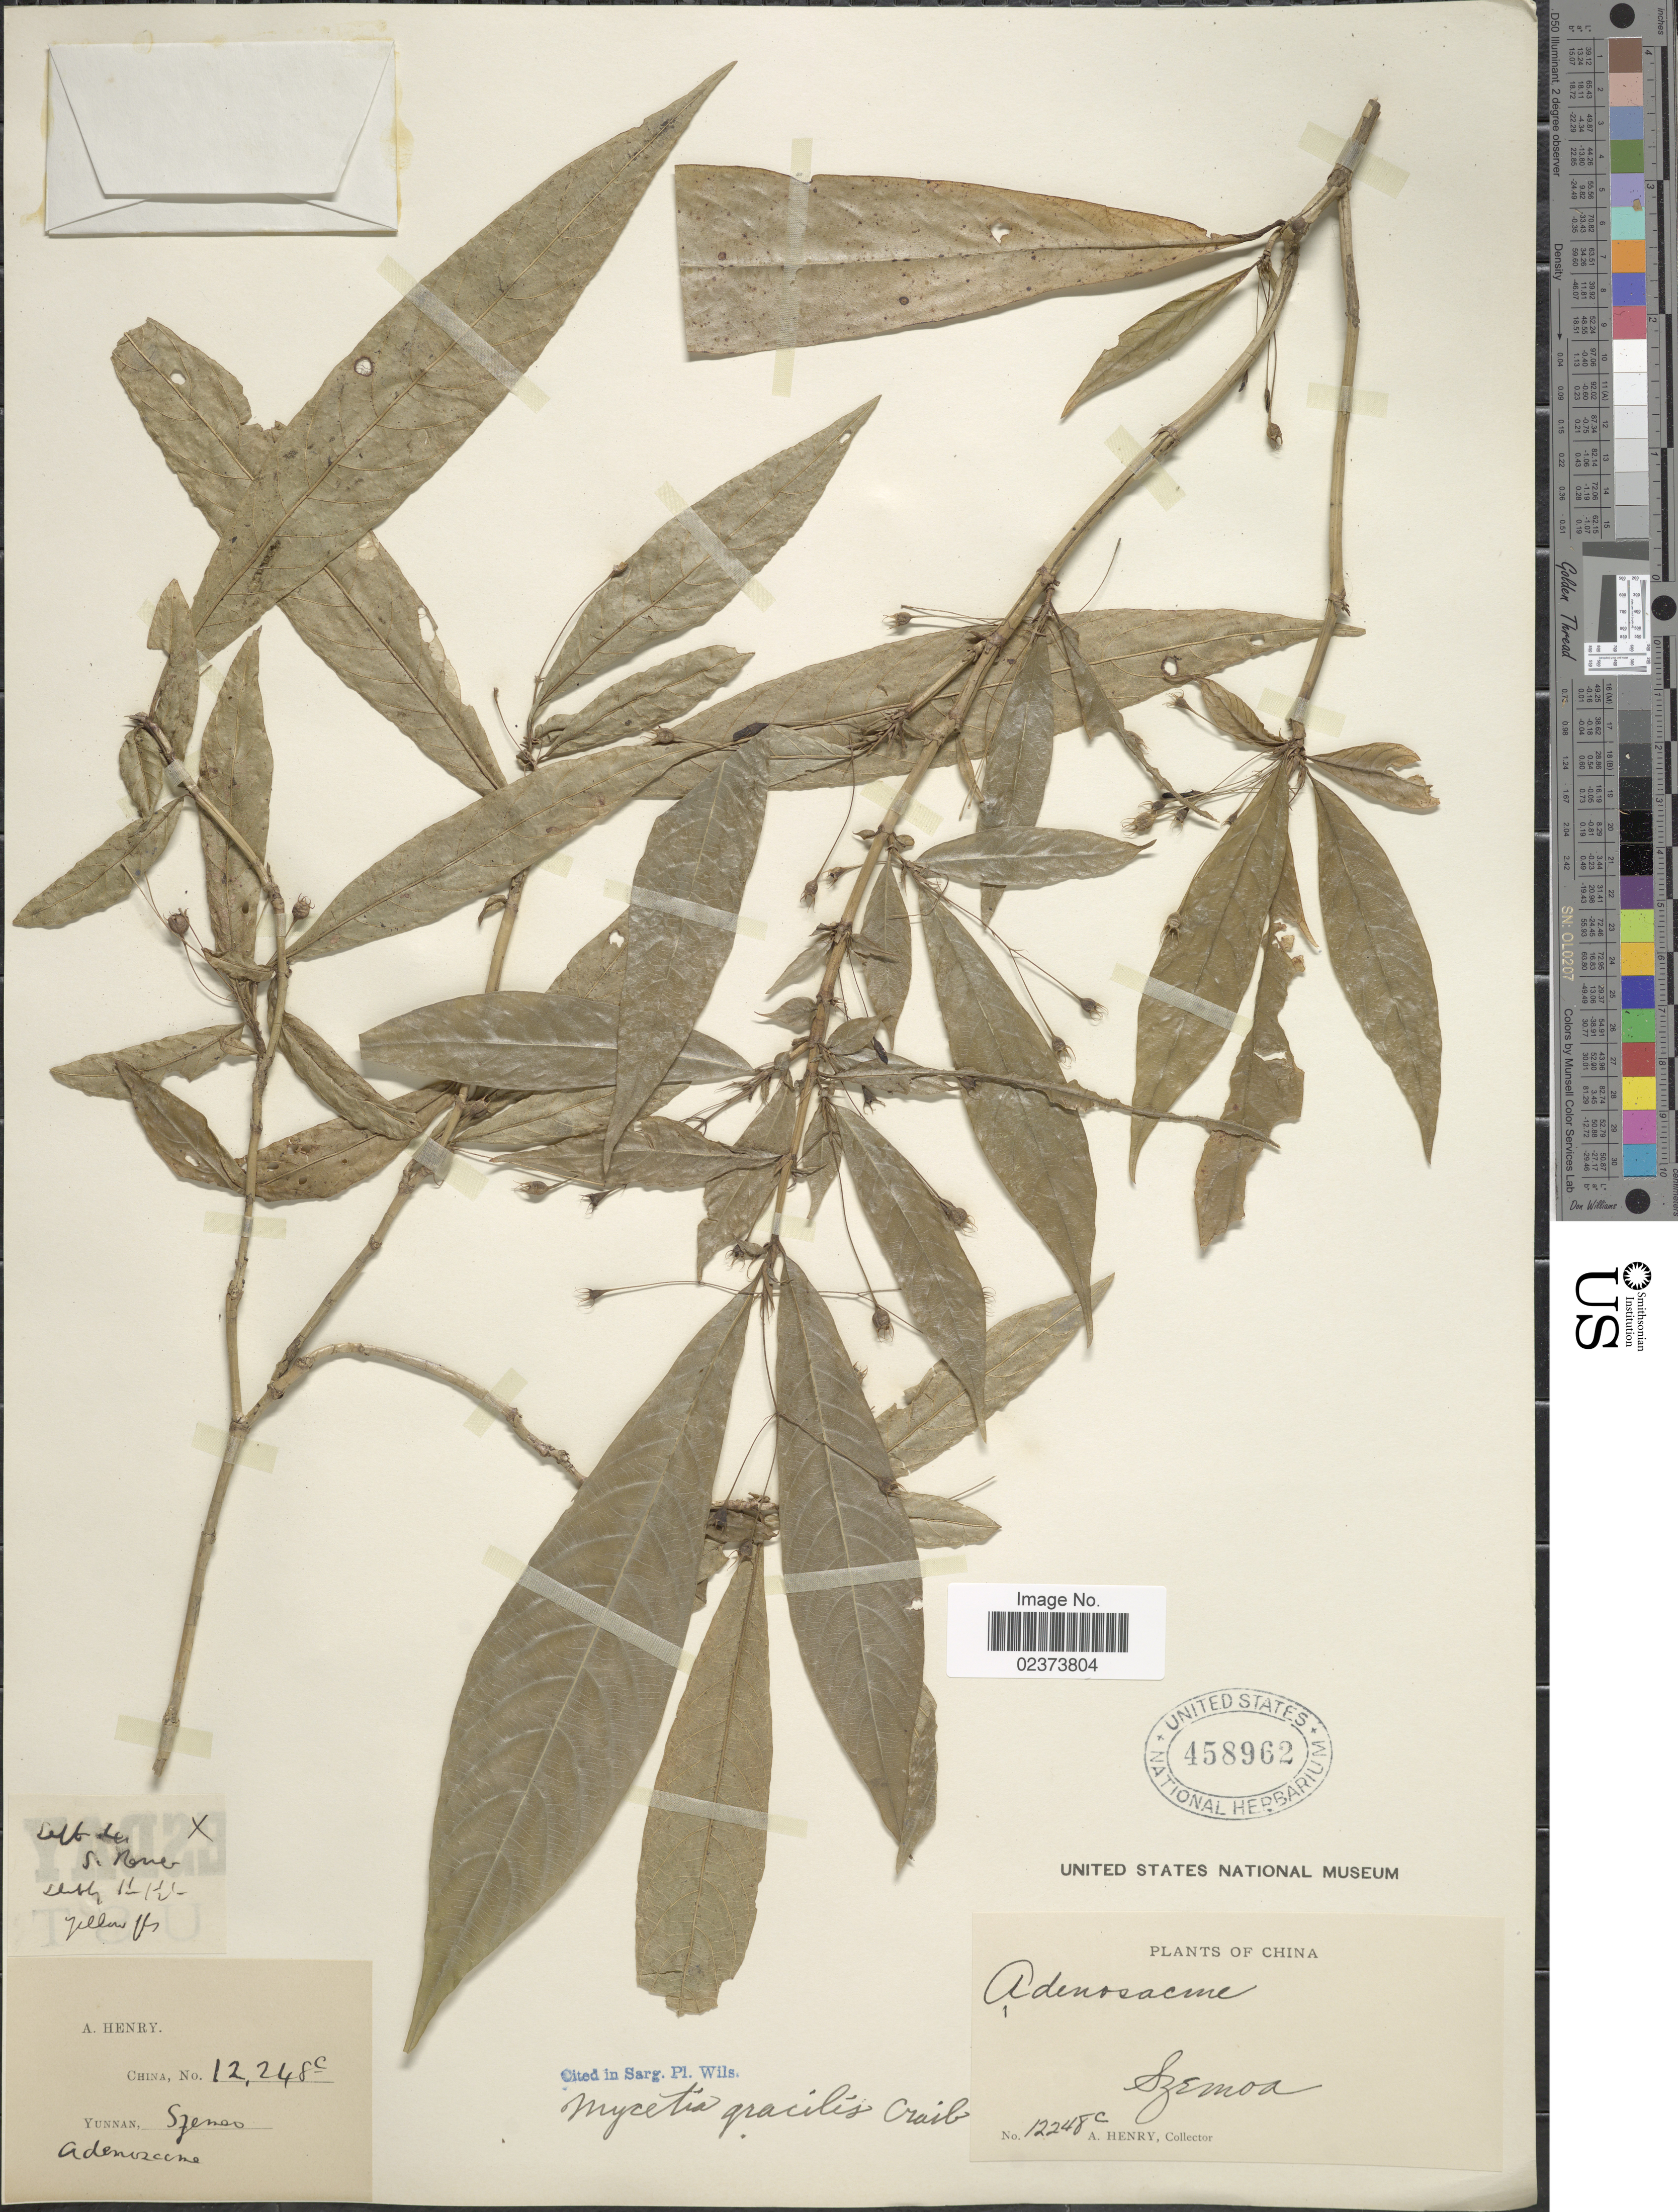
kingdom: Plantae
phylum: Tracheophyta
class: Magnoliopsida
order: Gentianales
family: Rubiaceae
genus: Mycetia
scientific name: Mycetia gracilis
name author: Craib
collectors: A. Henry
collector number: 12248 C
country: China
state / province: Yunnan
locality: Yunnan, China, Szemoa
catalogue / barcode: US 458962